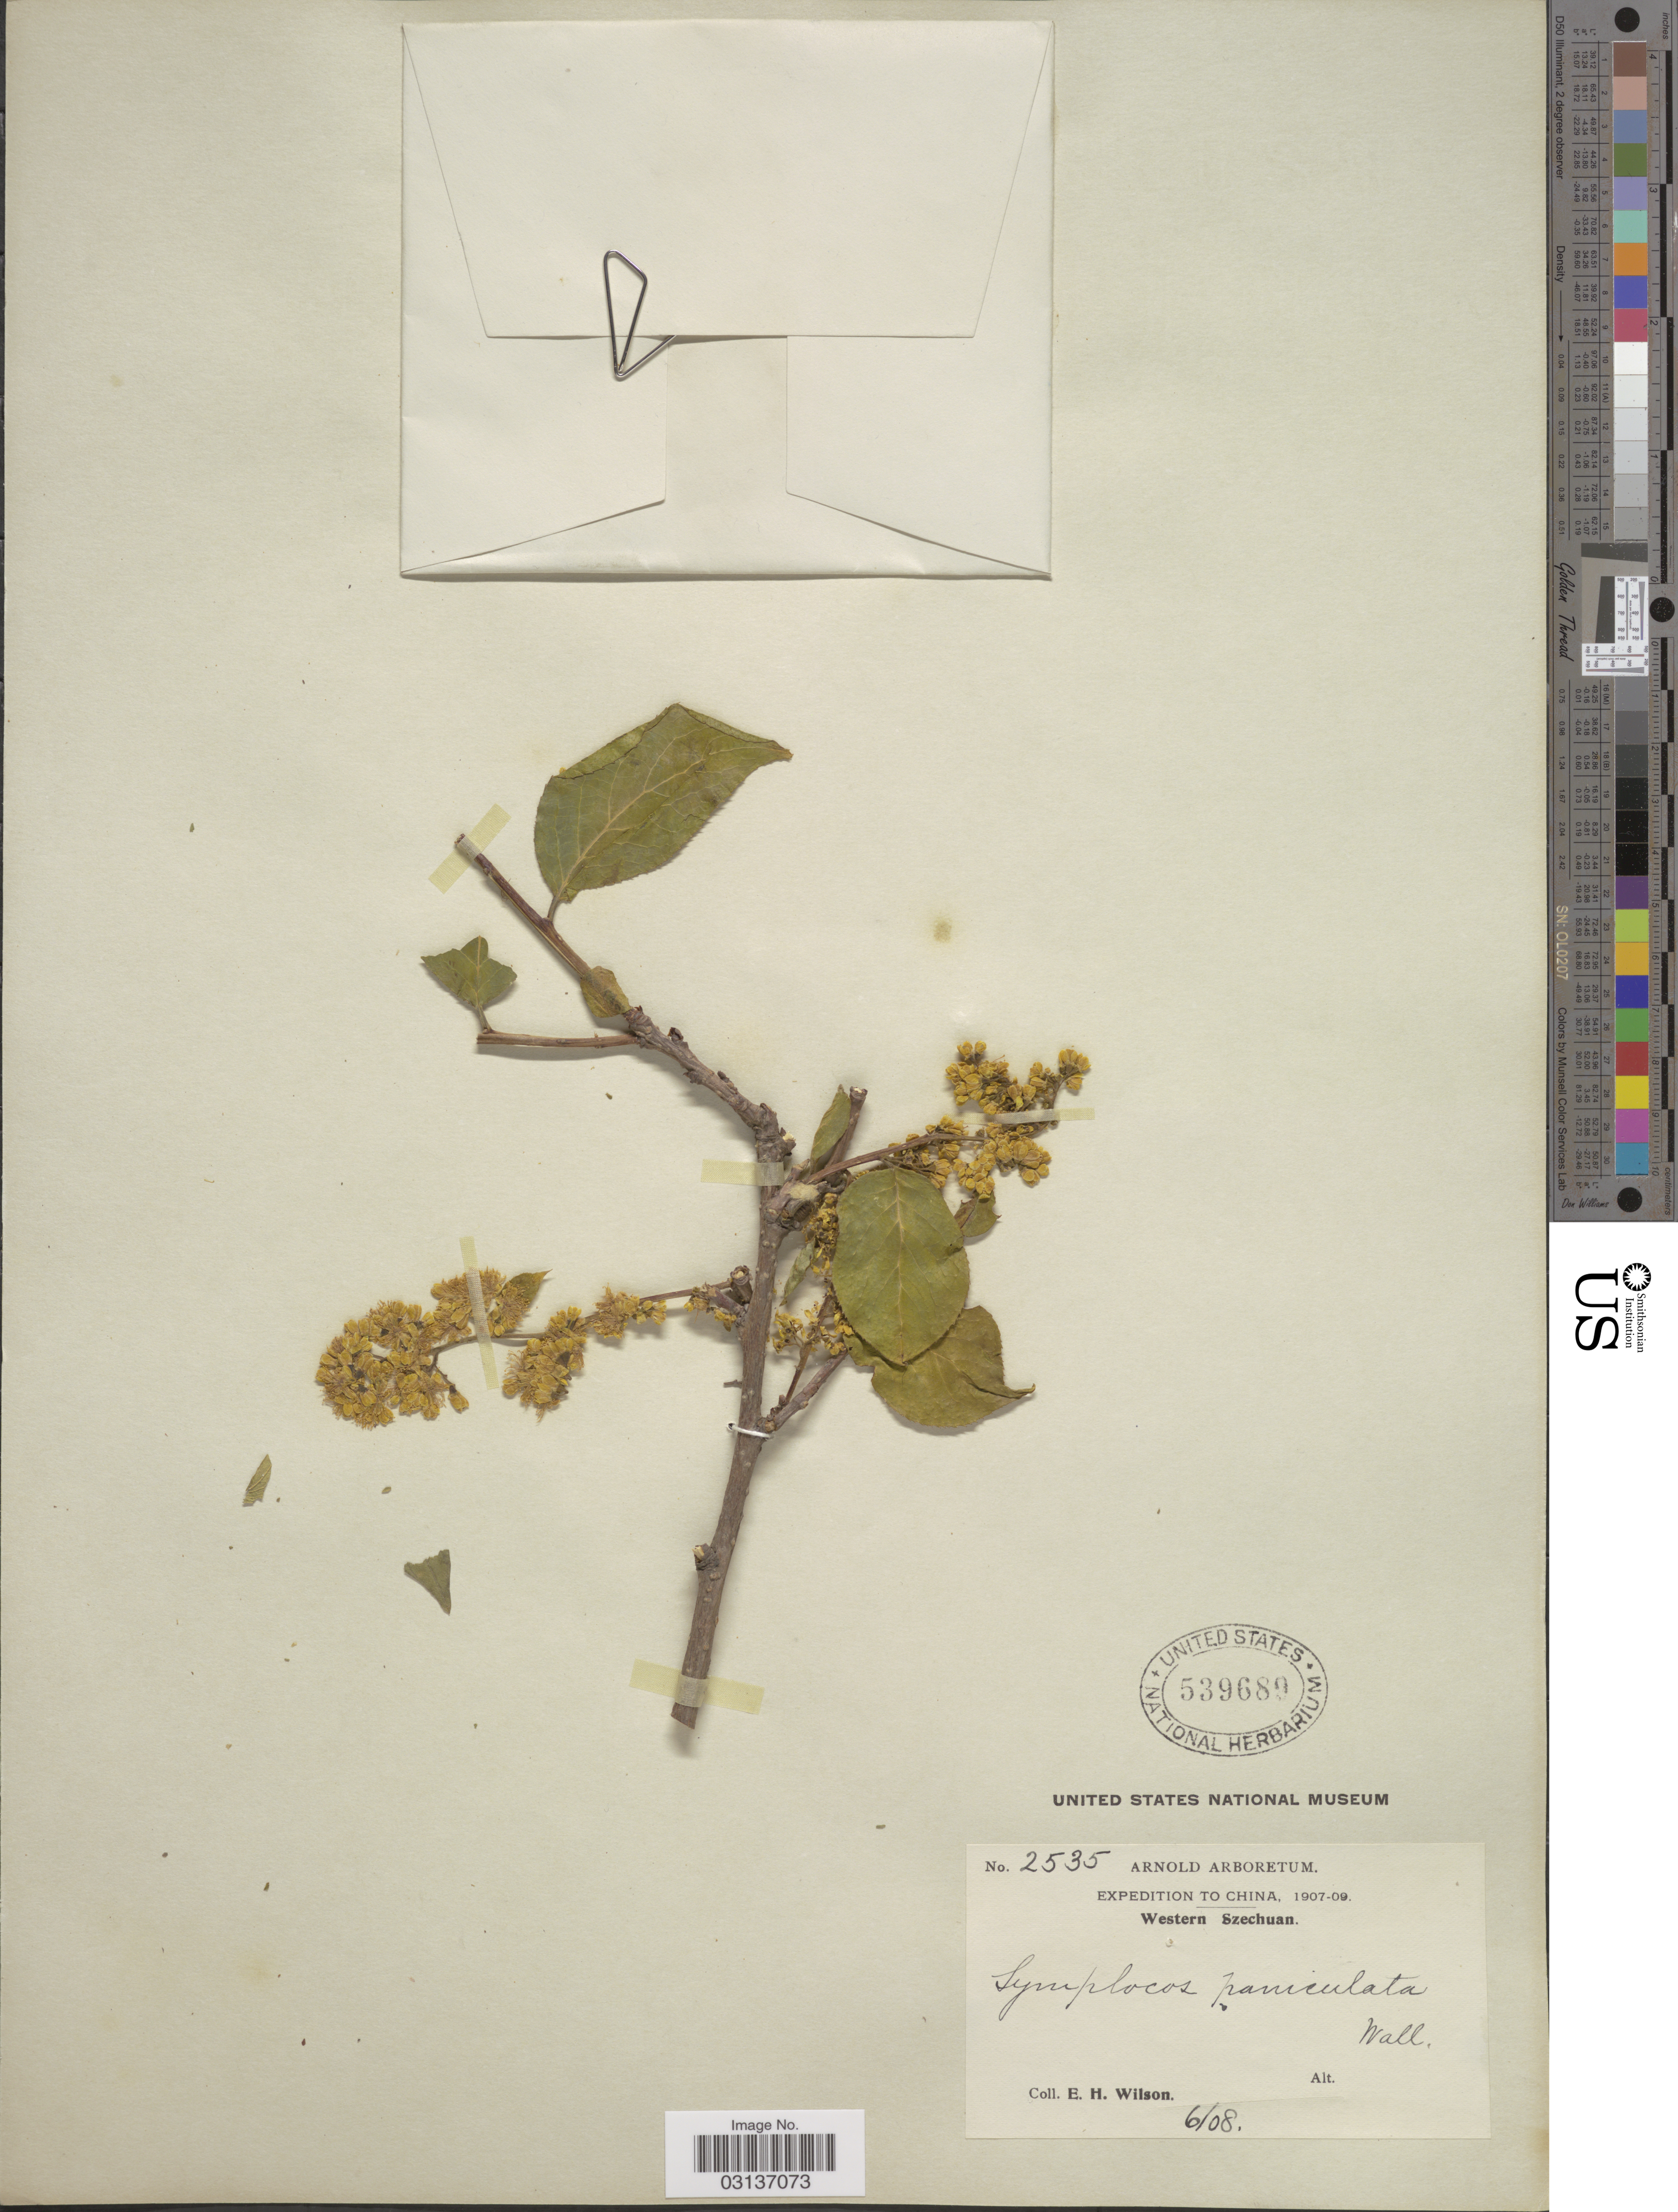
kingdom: Plantae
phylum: Tracheophyta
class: Magnoliopsida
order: Ericales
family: Symplocaceae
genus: Symplocos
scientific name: Symplocos paniculata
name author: Miq.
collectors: E. Wilson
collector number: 2535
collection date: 1908-06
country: China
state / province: Sichuan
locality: Western Szechuan.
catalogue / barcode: US 539689